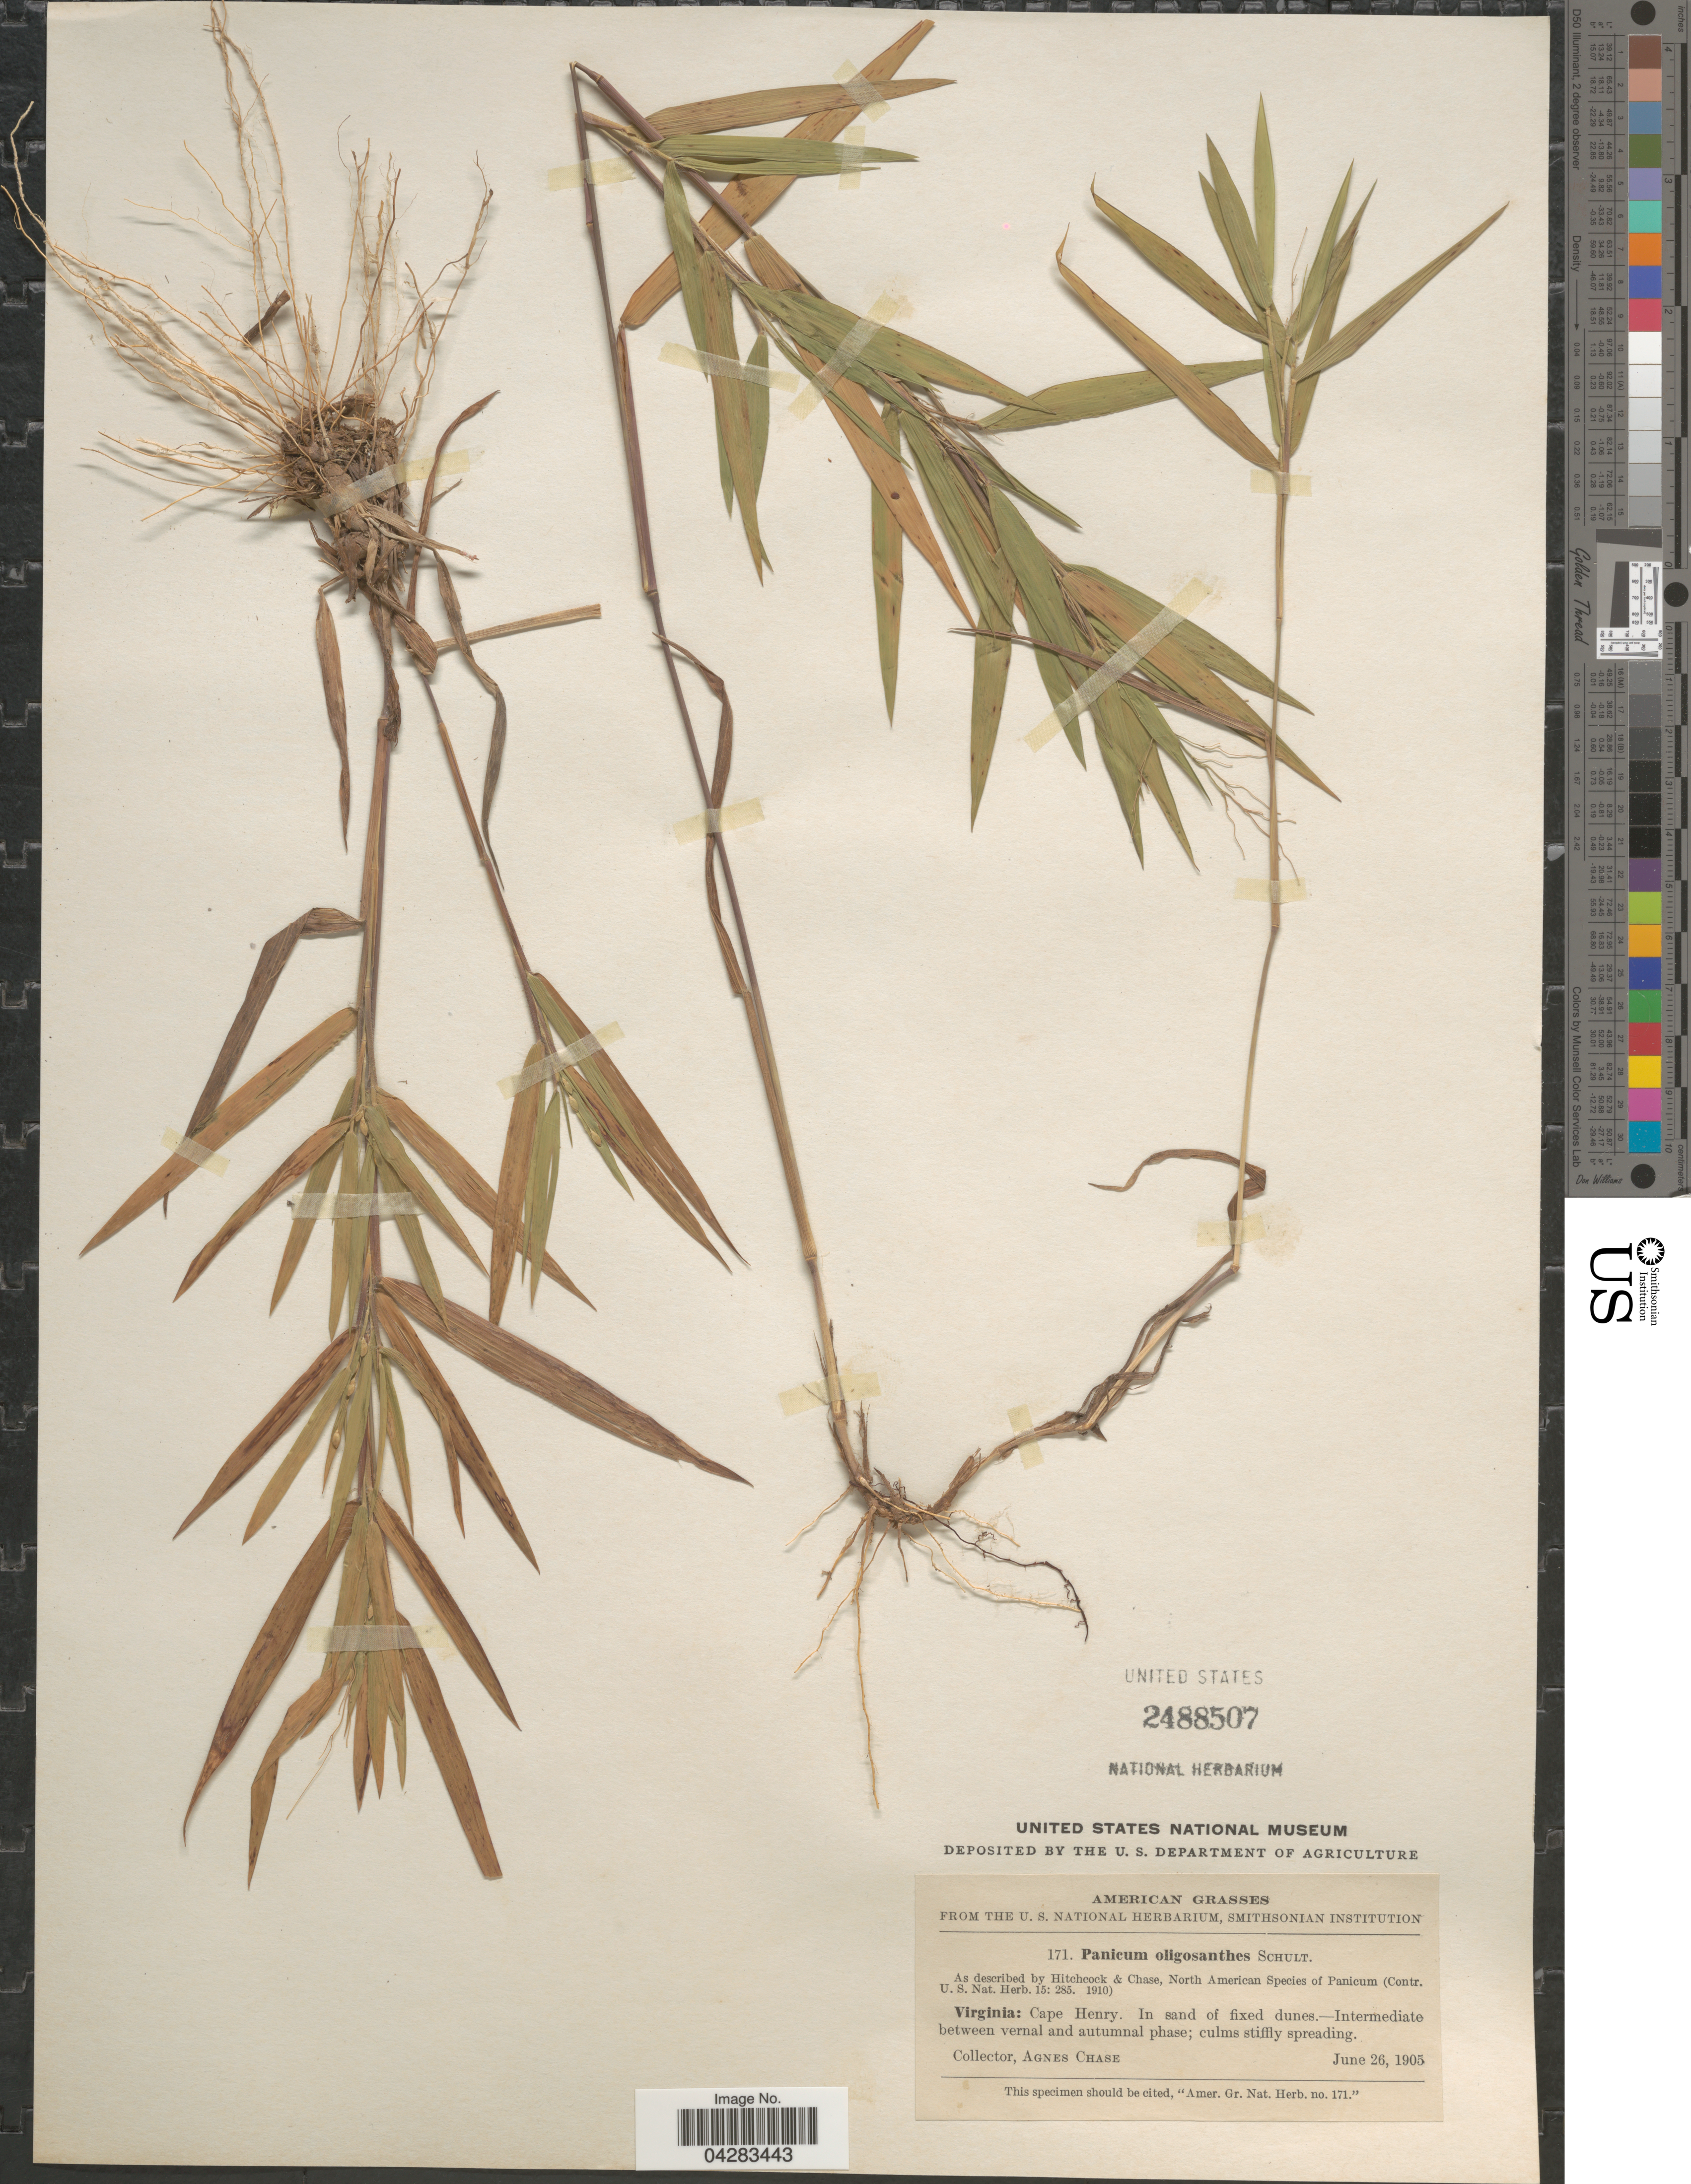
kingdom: Plantae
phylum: Tracheophyta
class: Liliopsida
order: Poales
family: Poaceae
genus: Dichanthelium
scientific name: Dichanthelium oligosanthes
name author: (Schult.) Gould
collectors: A. Chase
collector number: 171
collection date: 1905-06-26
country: United States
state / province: Virginia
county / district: City of Virginia Beach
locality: Cape Henry.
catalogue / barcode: US 2488507